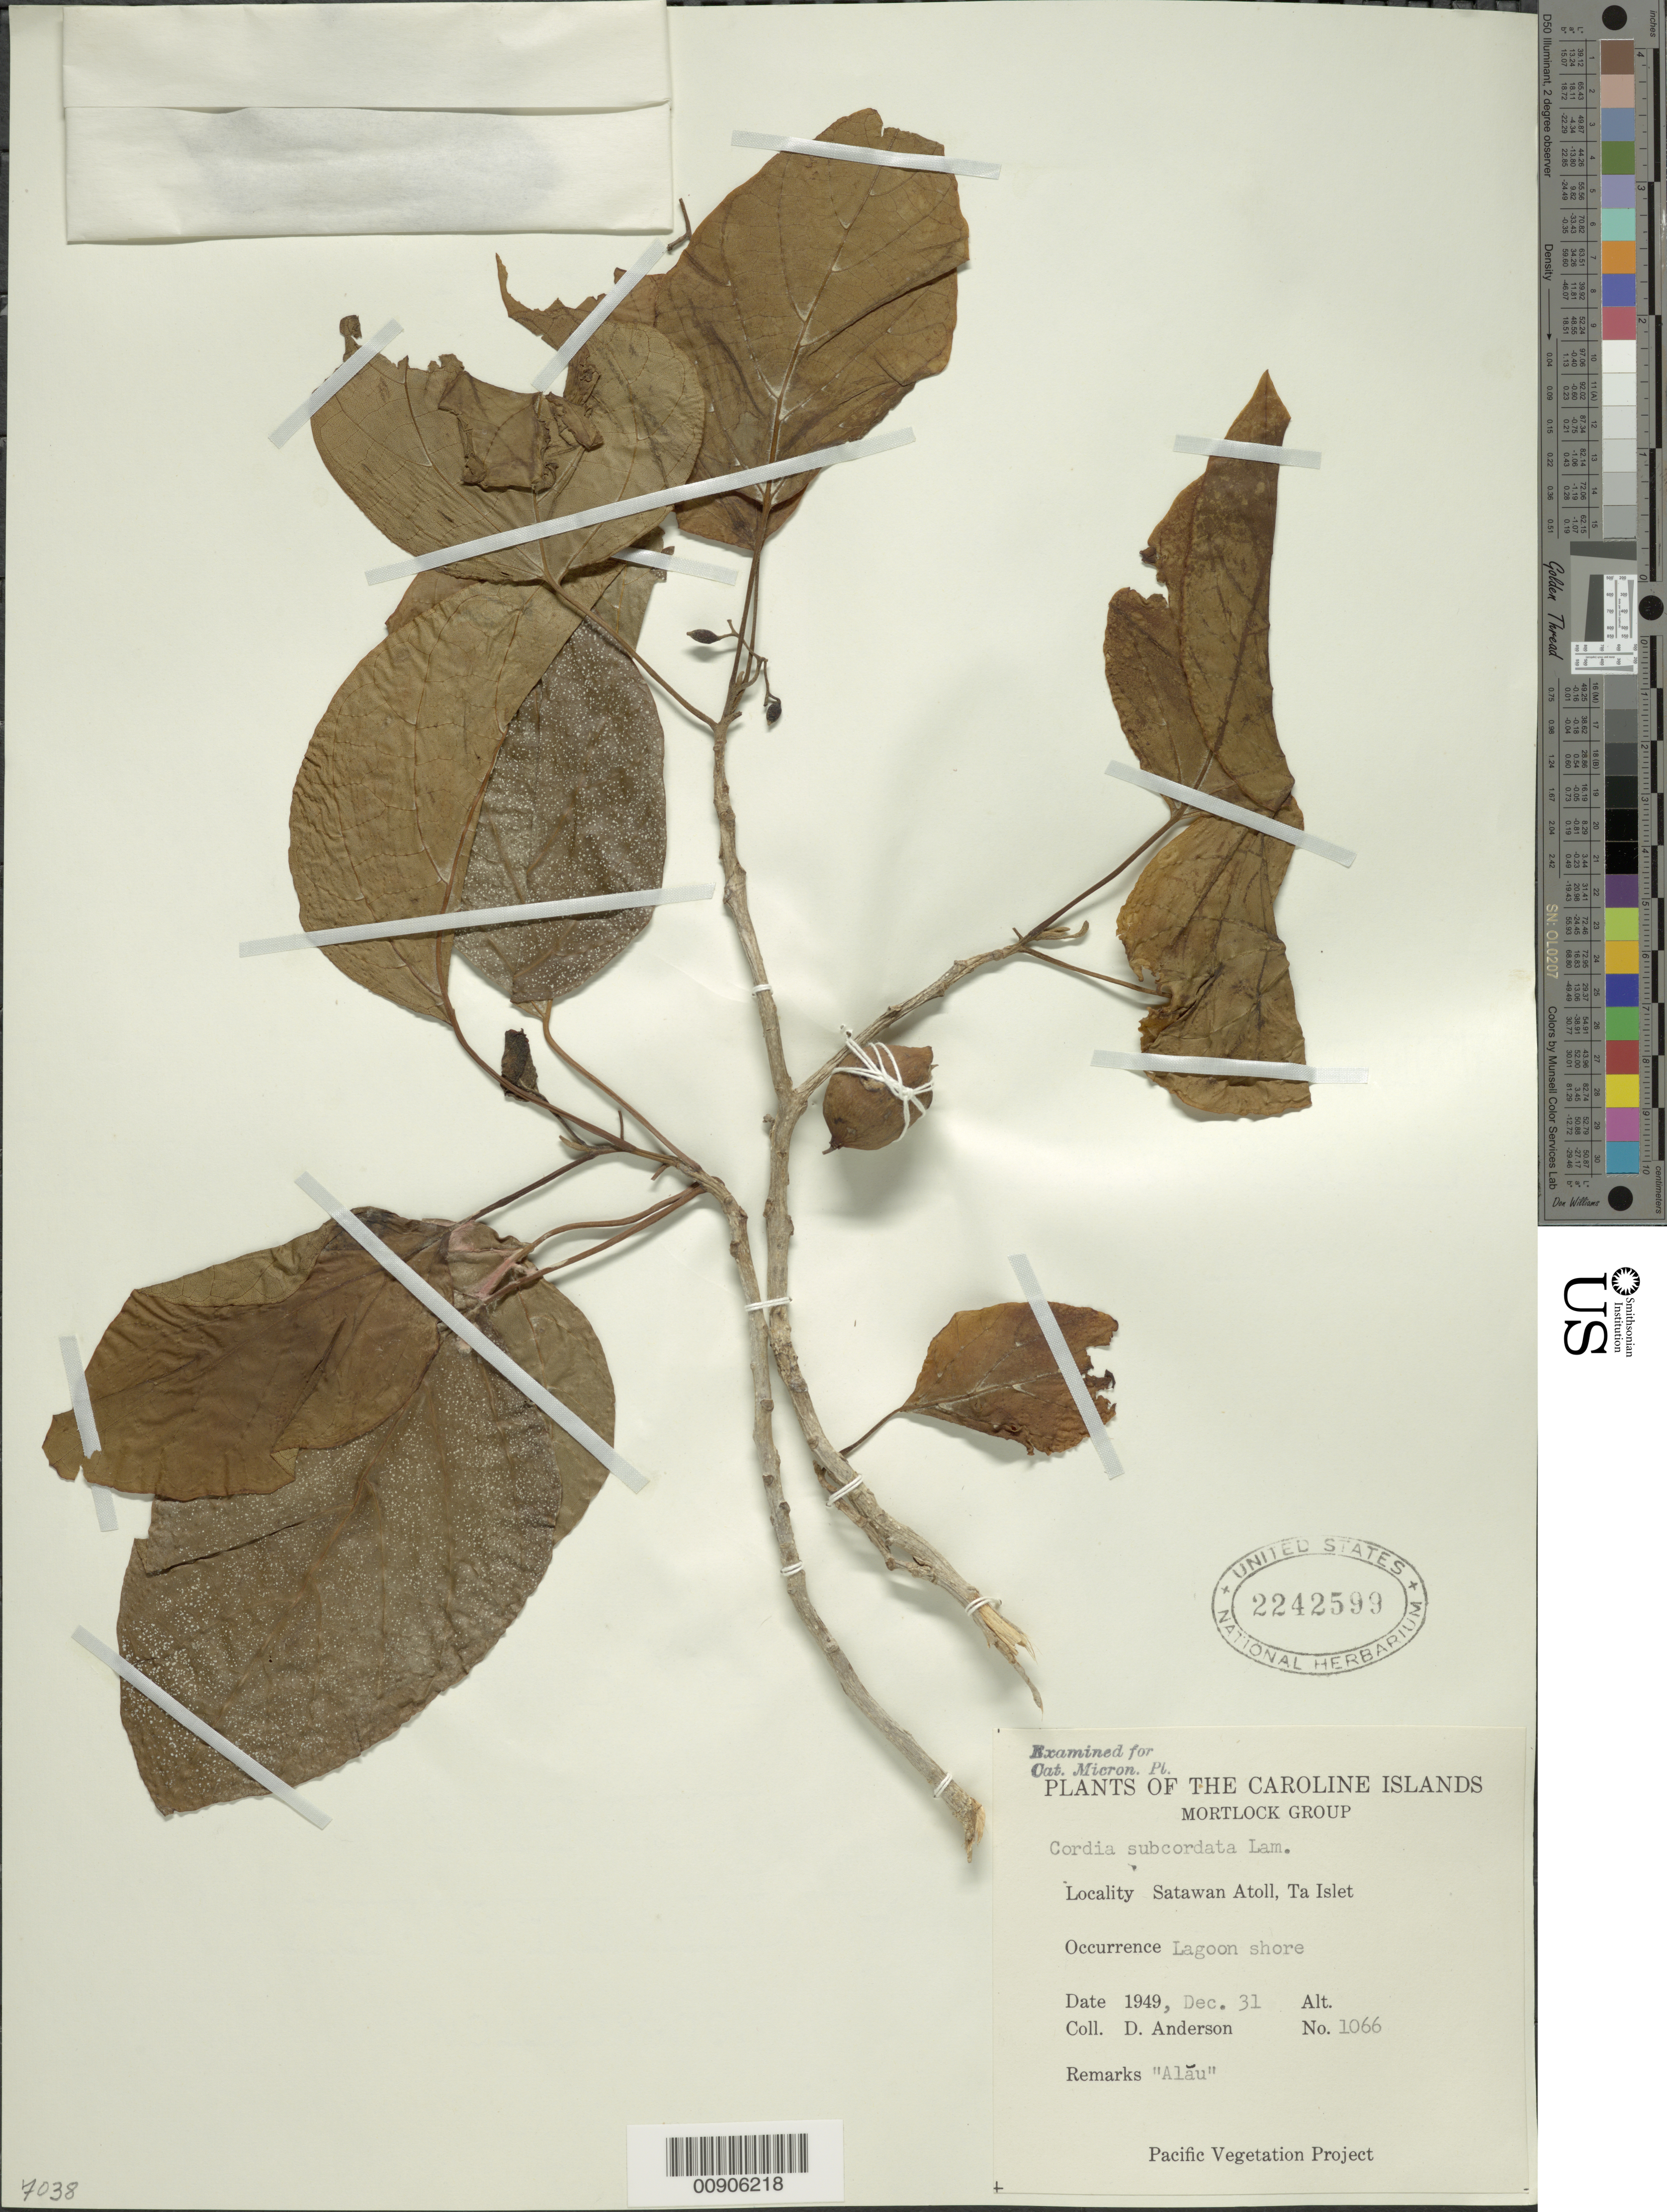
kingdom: Plantae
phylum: Tracheophyta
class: Magnoliopsida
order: Boraginales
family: Cordiaceae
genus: Cordia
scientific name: Cordia subcordata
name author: Lam.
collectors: D. Anderson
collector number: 1066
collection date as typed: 31 Dec 1949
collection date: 1949-12-31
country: Micronesia, Federated States of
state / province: Truk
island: Satawan Atoll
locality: Ta Islet. Lagoon shore.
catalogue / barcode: US 2242599